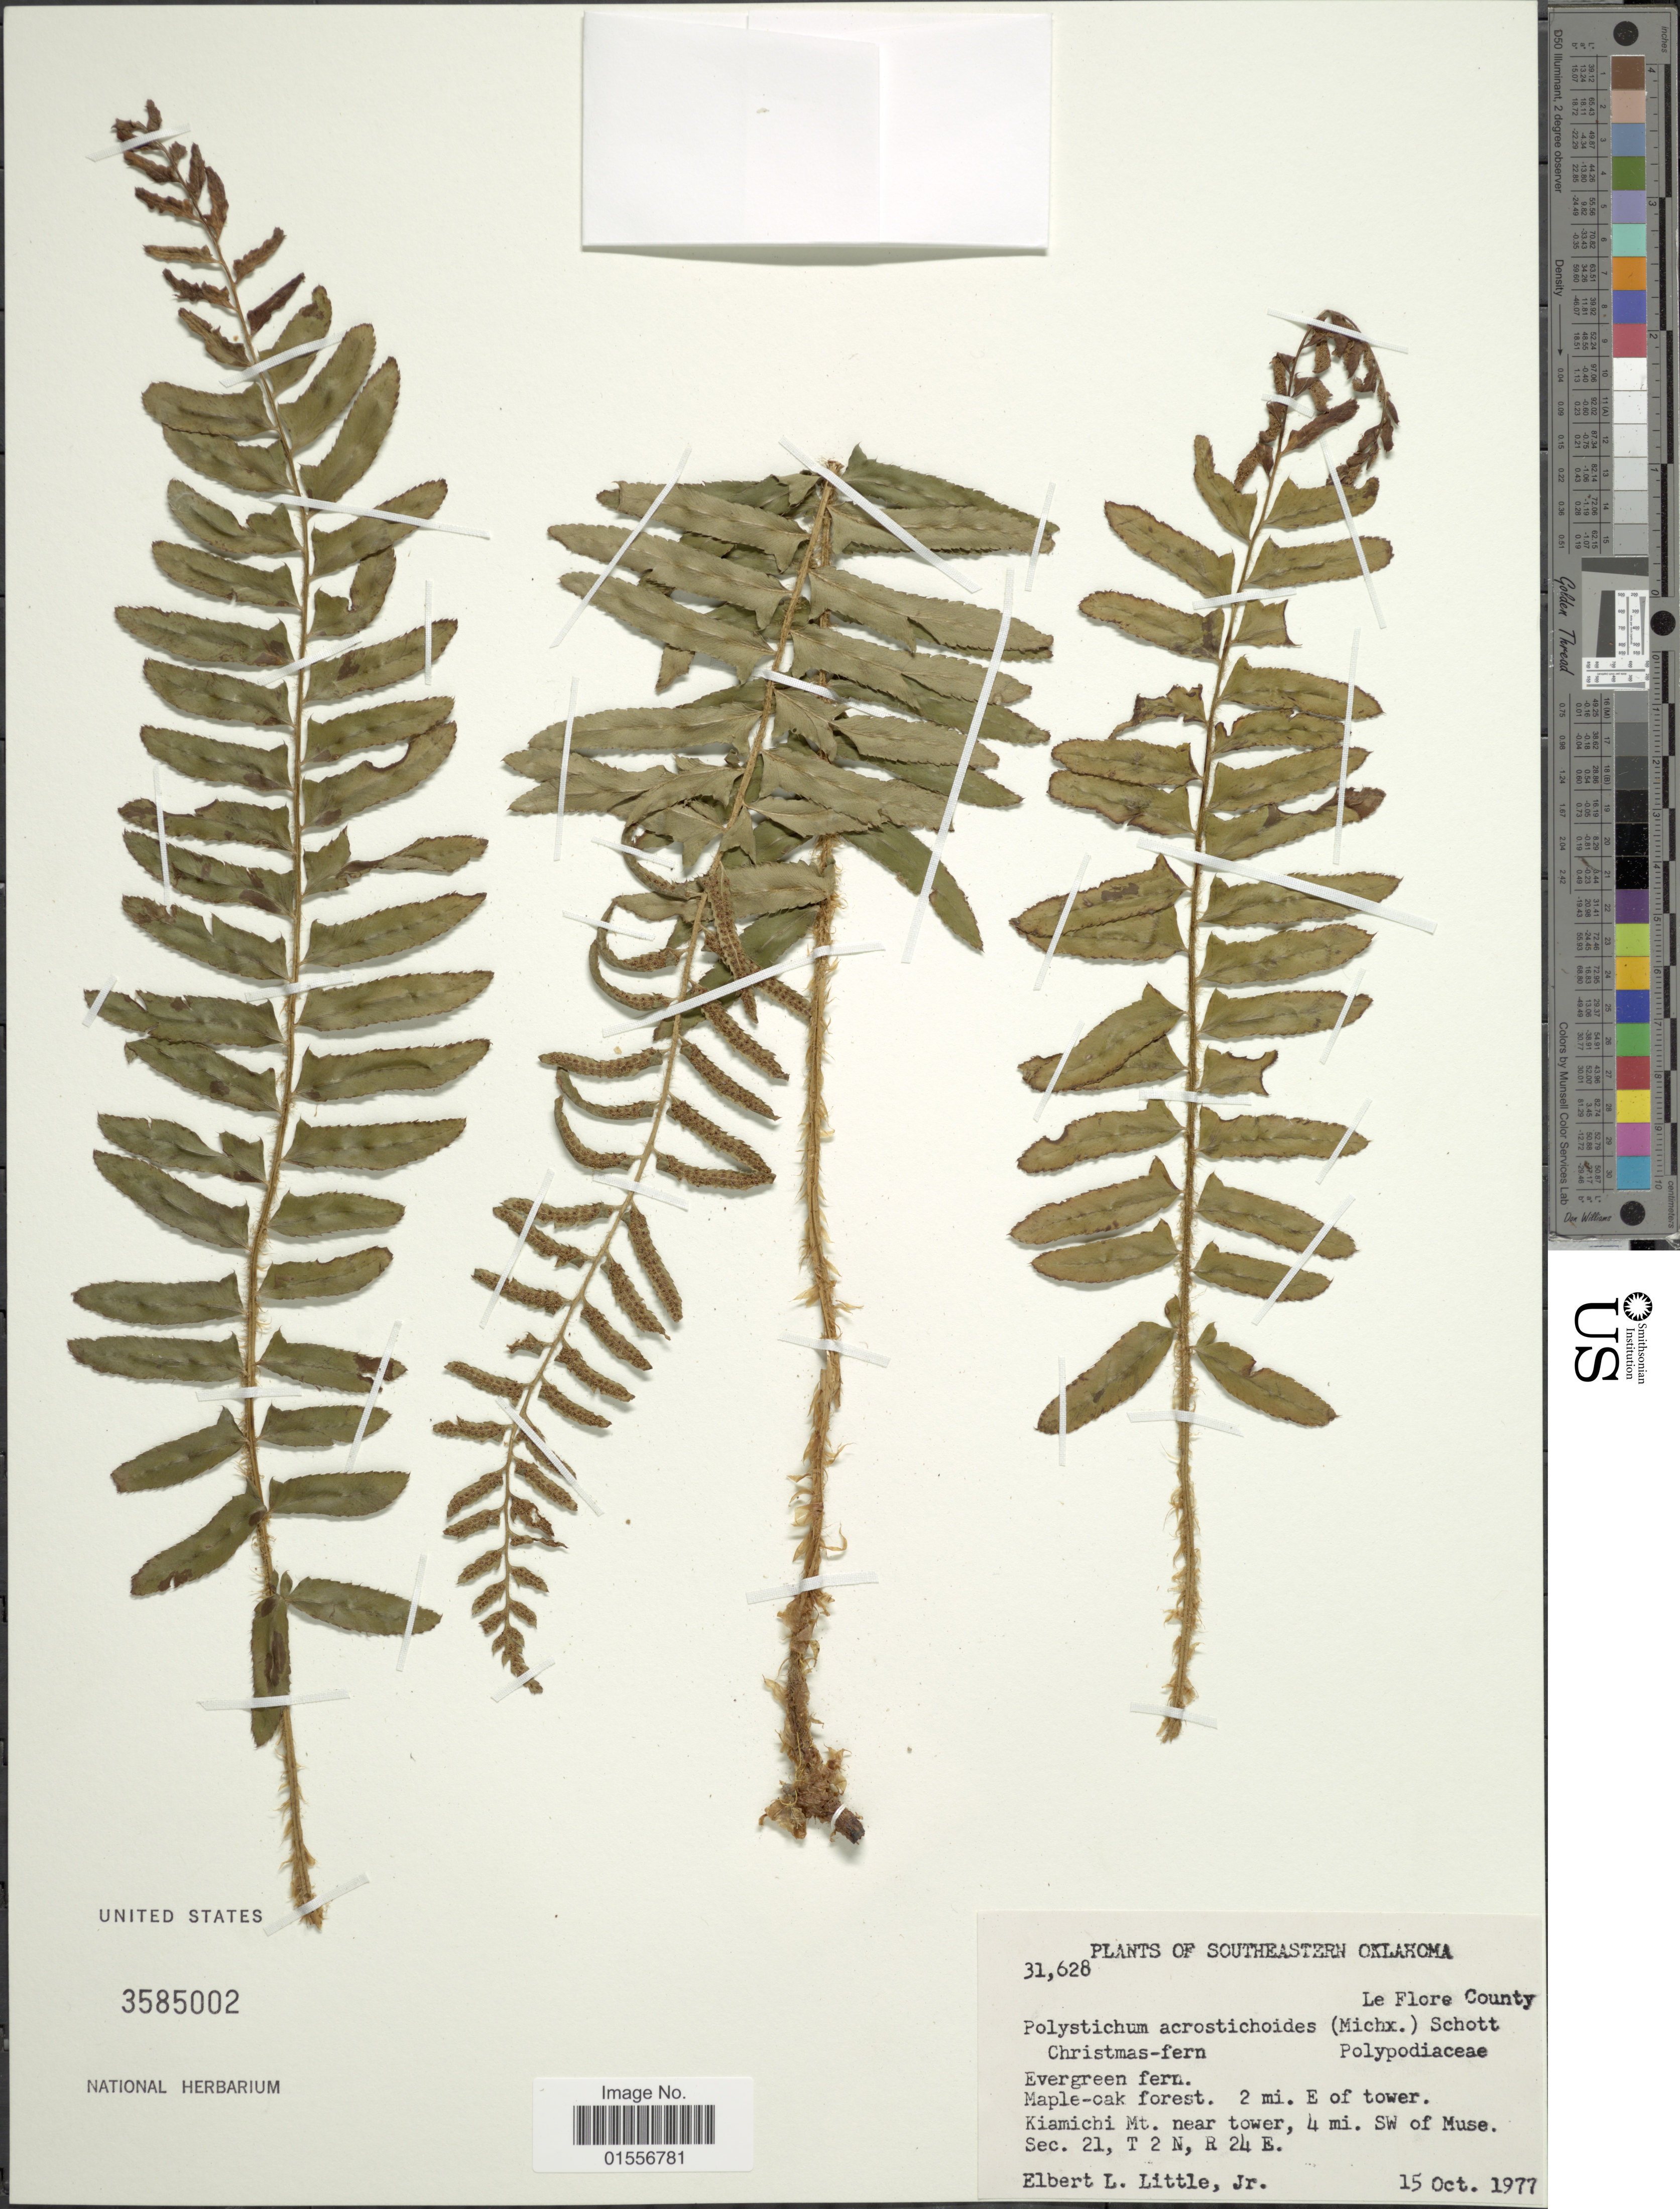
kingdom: Plantae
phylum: Tracheophyta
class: Polypodiopsida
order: Polypodiales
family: Dryopteridaceae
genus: Polystichum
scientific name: Polystichum acrostichoides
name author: (Michx.) Schott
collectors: E. L. Little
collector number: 31628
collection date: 1977-10-15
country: United States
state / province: Oklahoma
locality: Southeastern Oklahoma, Maple-oak forest, 2 mi. E of tower, Kiamichi Mt. near tower, 4 mi. SW of Muse, Sec. 21, T 2 N, R 24 E.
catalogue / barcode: US 3585002